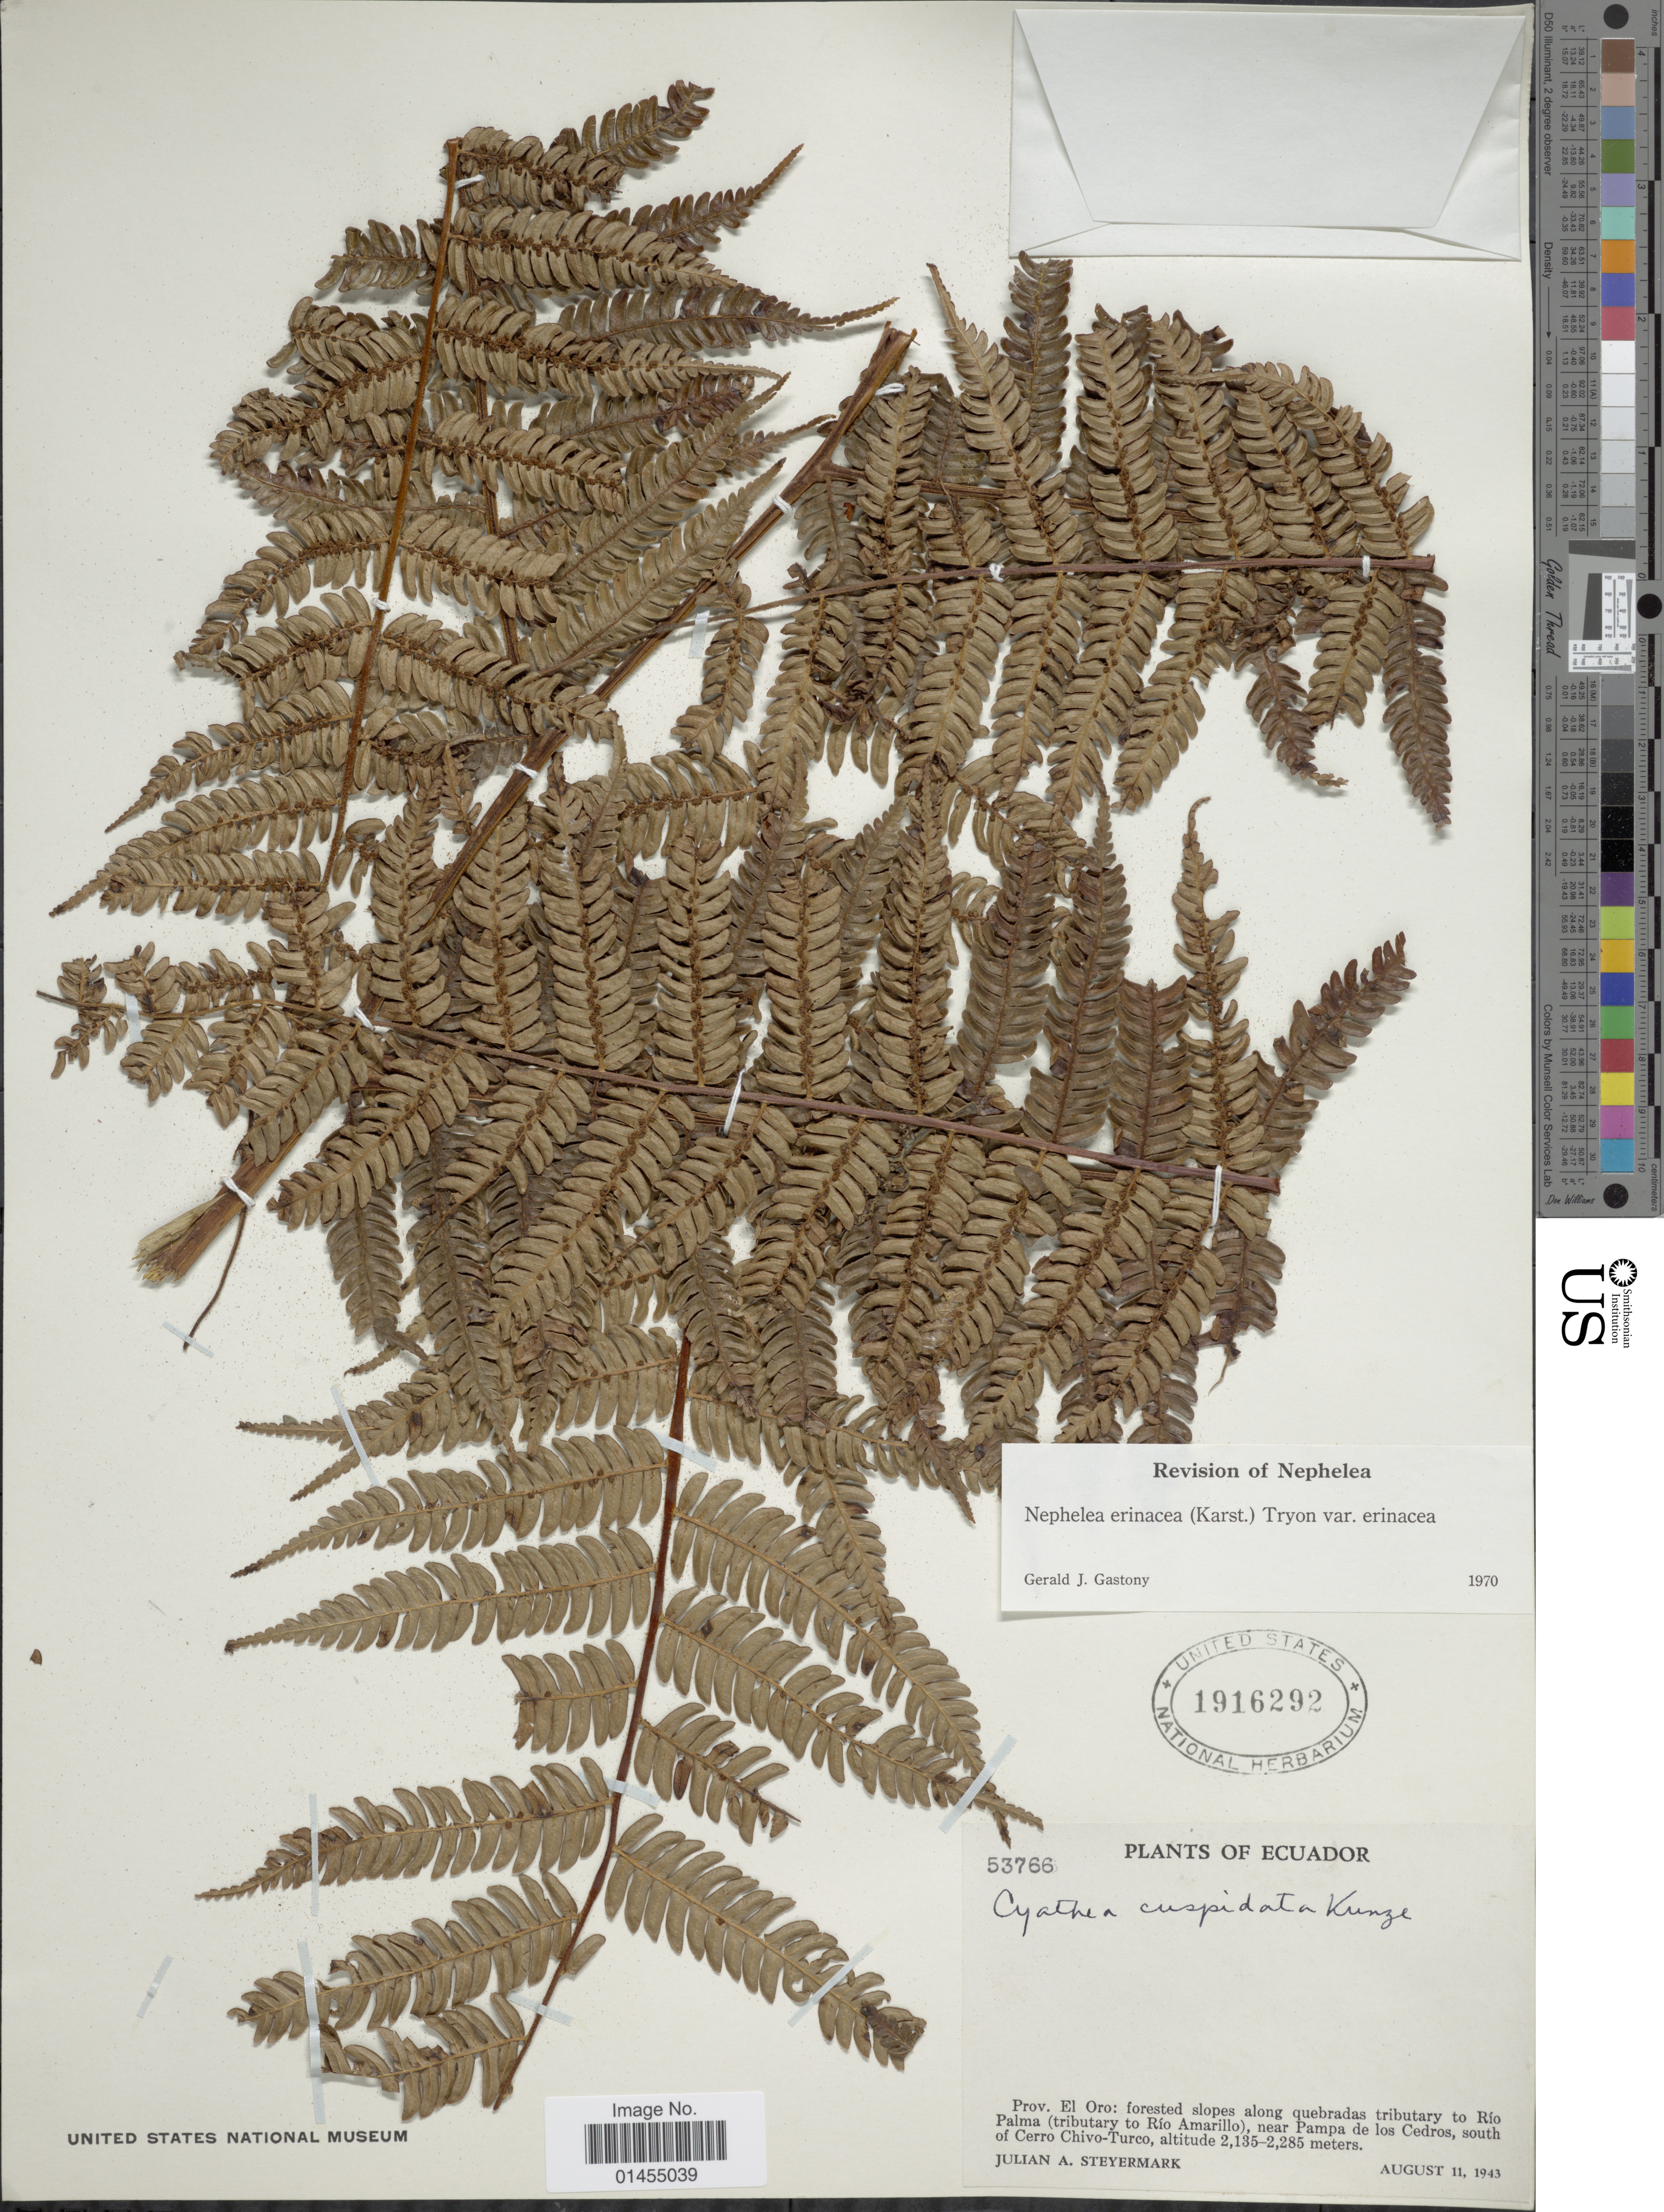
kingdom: Plantae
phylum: Tracheophyta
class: Polypodiopsida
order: Cyatheales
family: Cyatheaceae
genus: Alsophila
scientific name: Alsophila erinacea var. erinacea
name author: (H. Karst.) D.S. Conant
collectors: J. Steyermark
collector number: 53766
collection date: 1943-08-11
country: Ecuador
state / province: El Oro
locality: Forested slopes along quebradas tributary to Río Palma (tributary to Río Amarillo), near Pampa de los Cedros, south of Cerro Chivo-Turco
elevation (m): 2135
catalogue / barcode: US 1916292